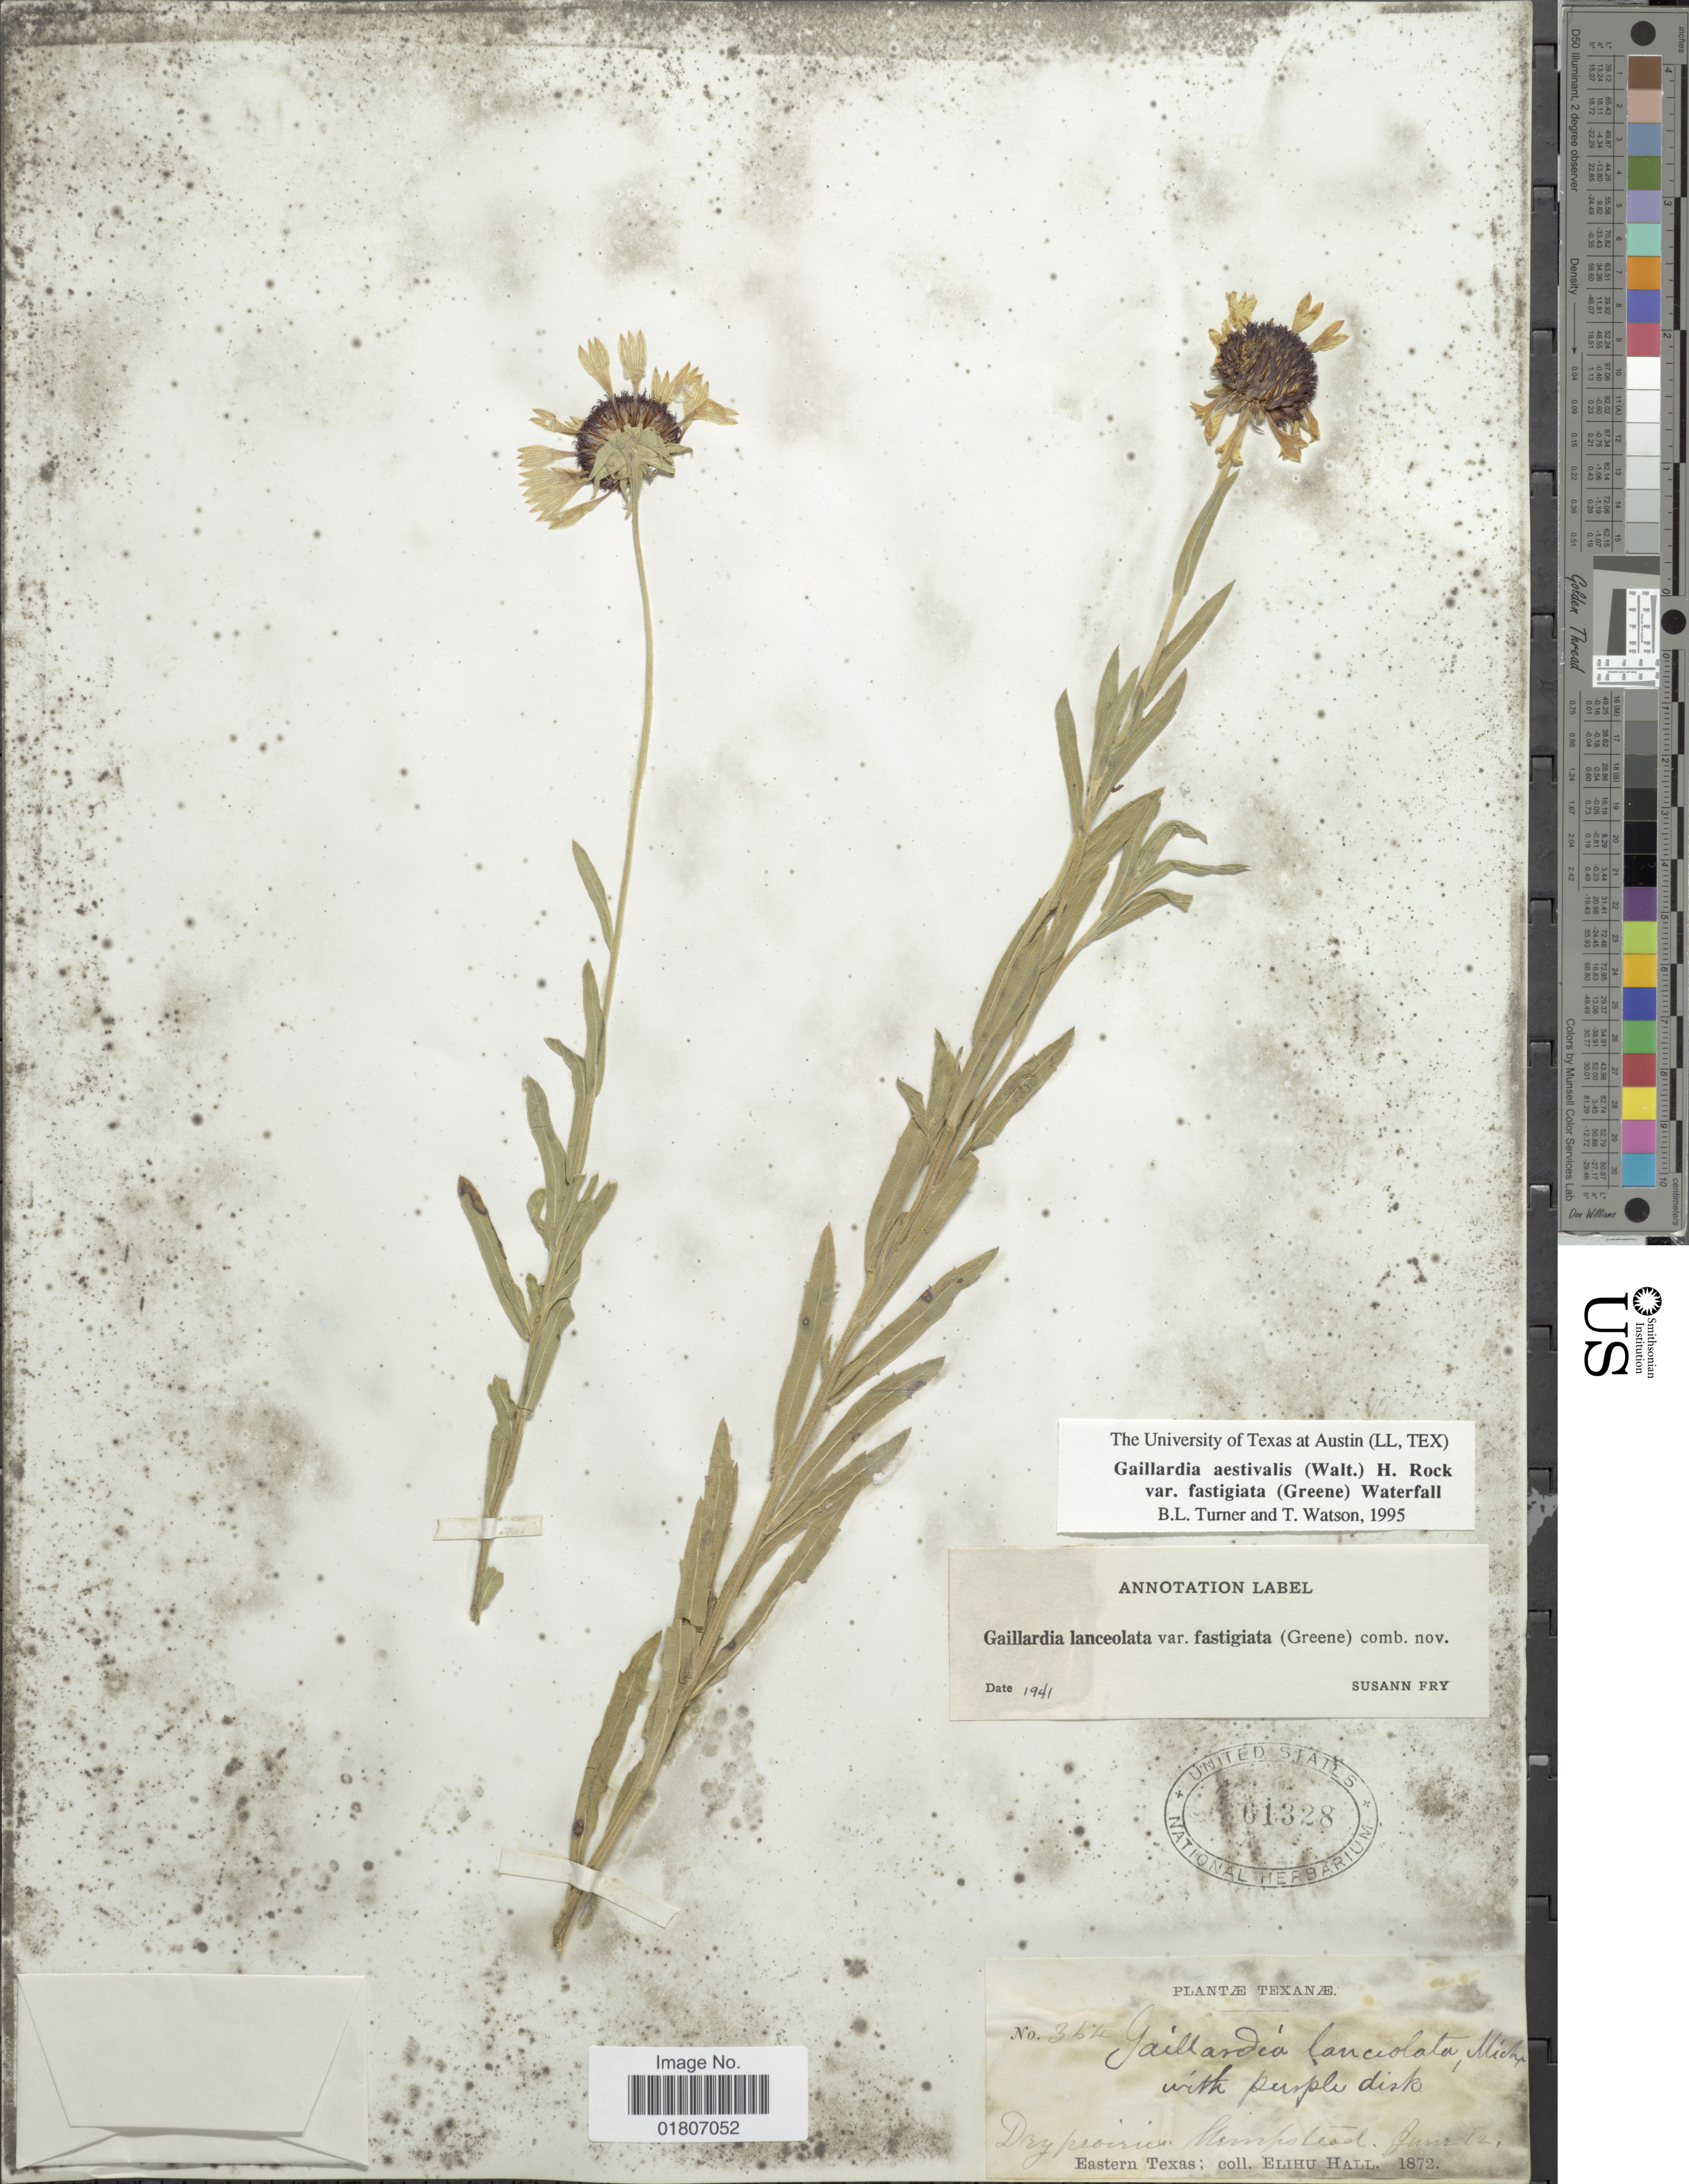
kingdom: Plantae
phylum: Tracheophyta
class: Magnoliopsida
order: Asterales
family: Asteraceae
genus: Gaillardia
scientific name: Gaillardia aestivalis var. fastigiata (indet)?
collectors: E. Hall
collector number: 354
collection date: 1872-06-12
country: United States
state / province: Texas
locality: Hempstead. Eastern Texas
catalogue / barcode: US 61328